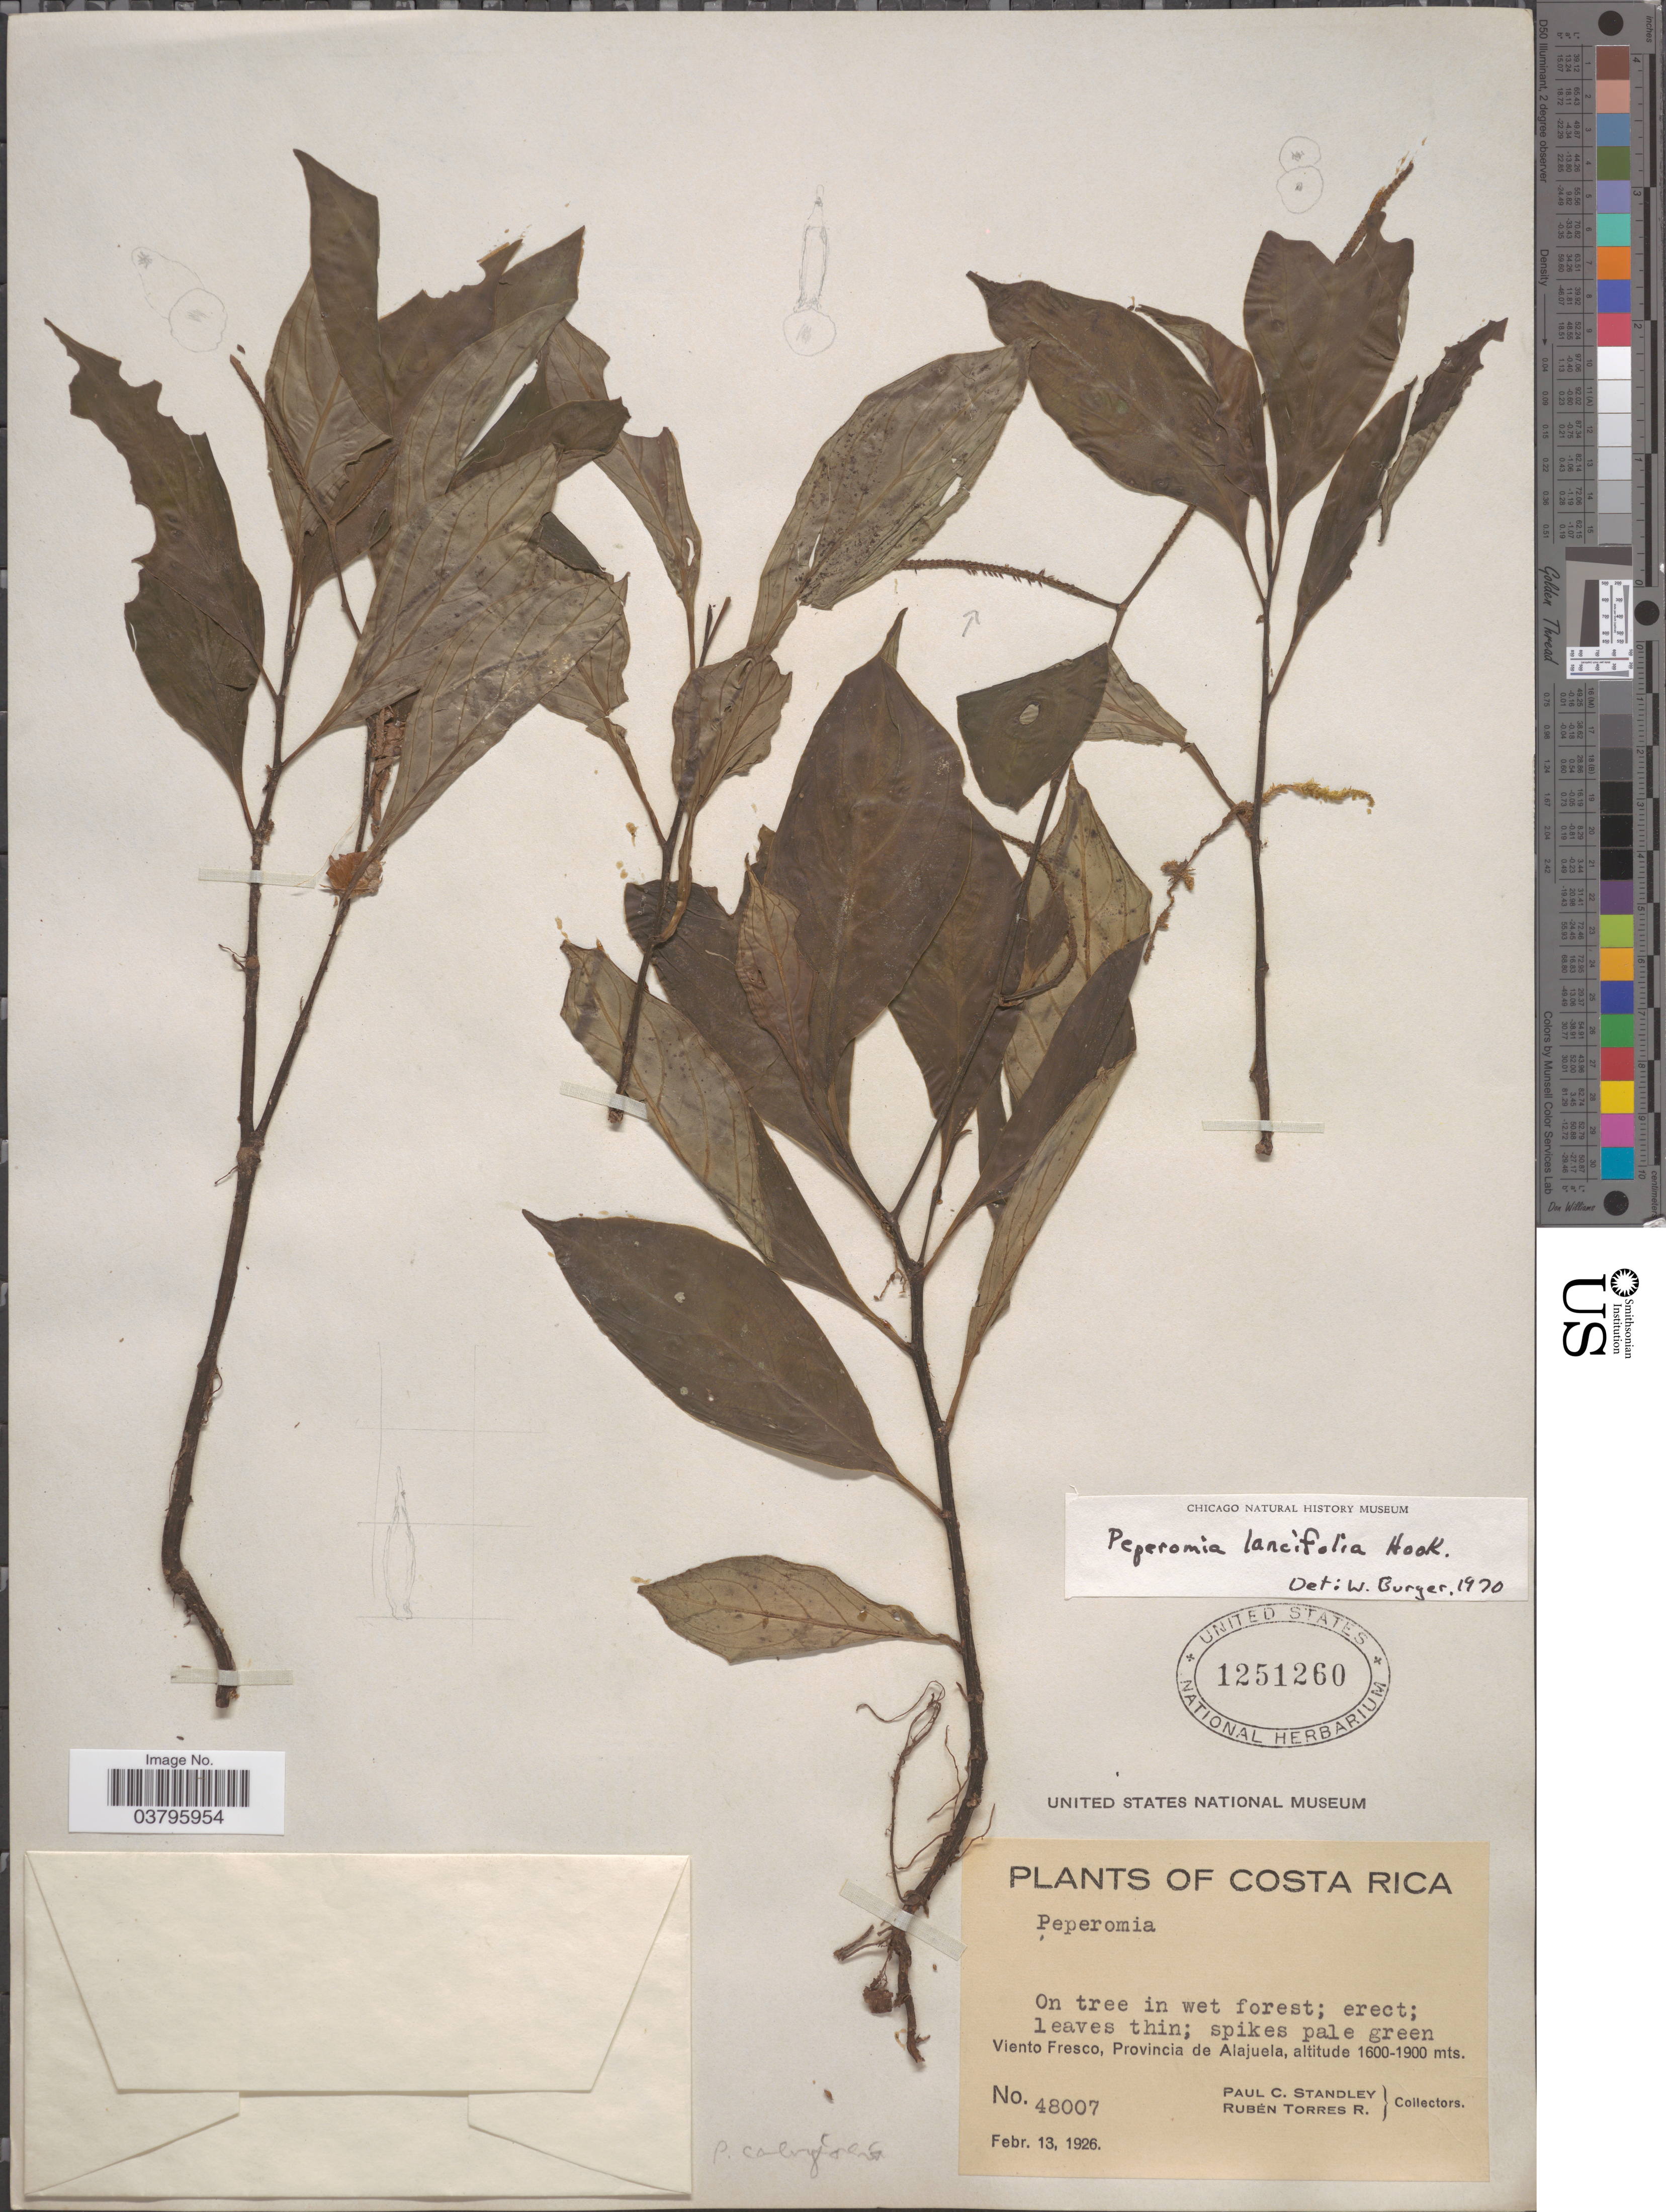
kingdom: Plantae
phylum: Tracheophyta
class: Magnoliopsida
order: Piperales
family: Piperaceae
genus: Peperomia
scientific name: Peperomia lancifolia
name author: Hook.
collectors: P. C. Standley & R. Torres R.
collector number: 48007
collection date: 1926-02-13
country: Costa Rica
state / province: Alajuela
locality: Viento Fresco.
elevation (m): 1600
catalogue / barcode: US 1251260